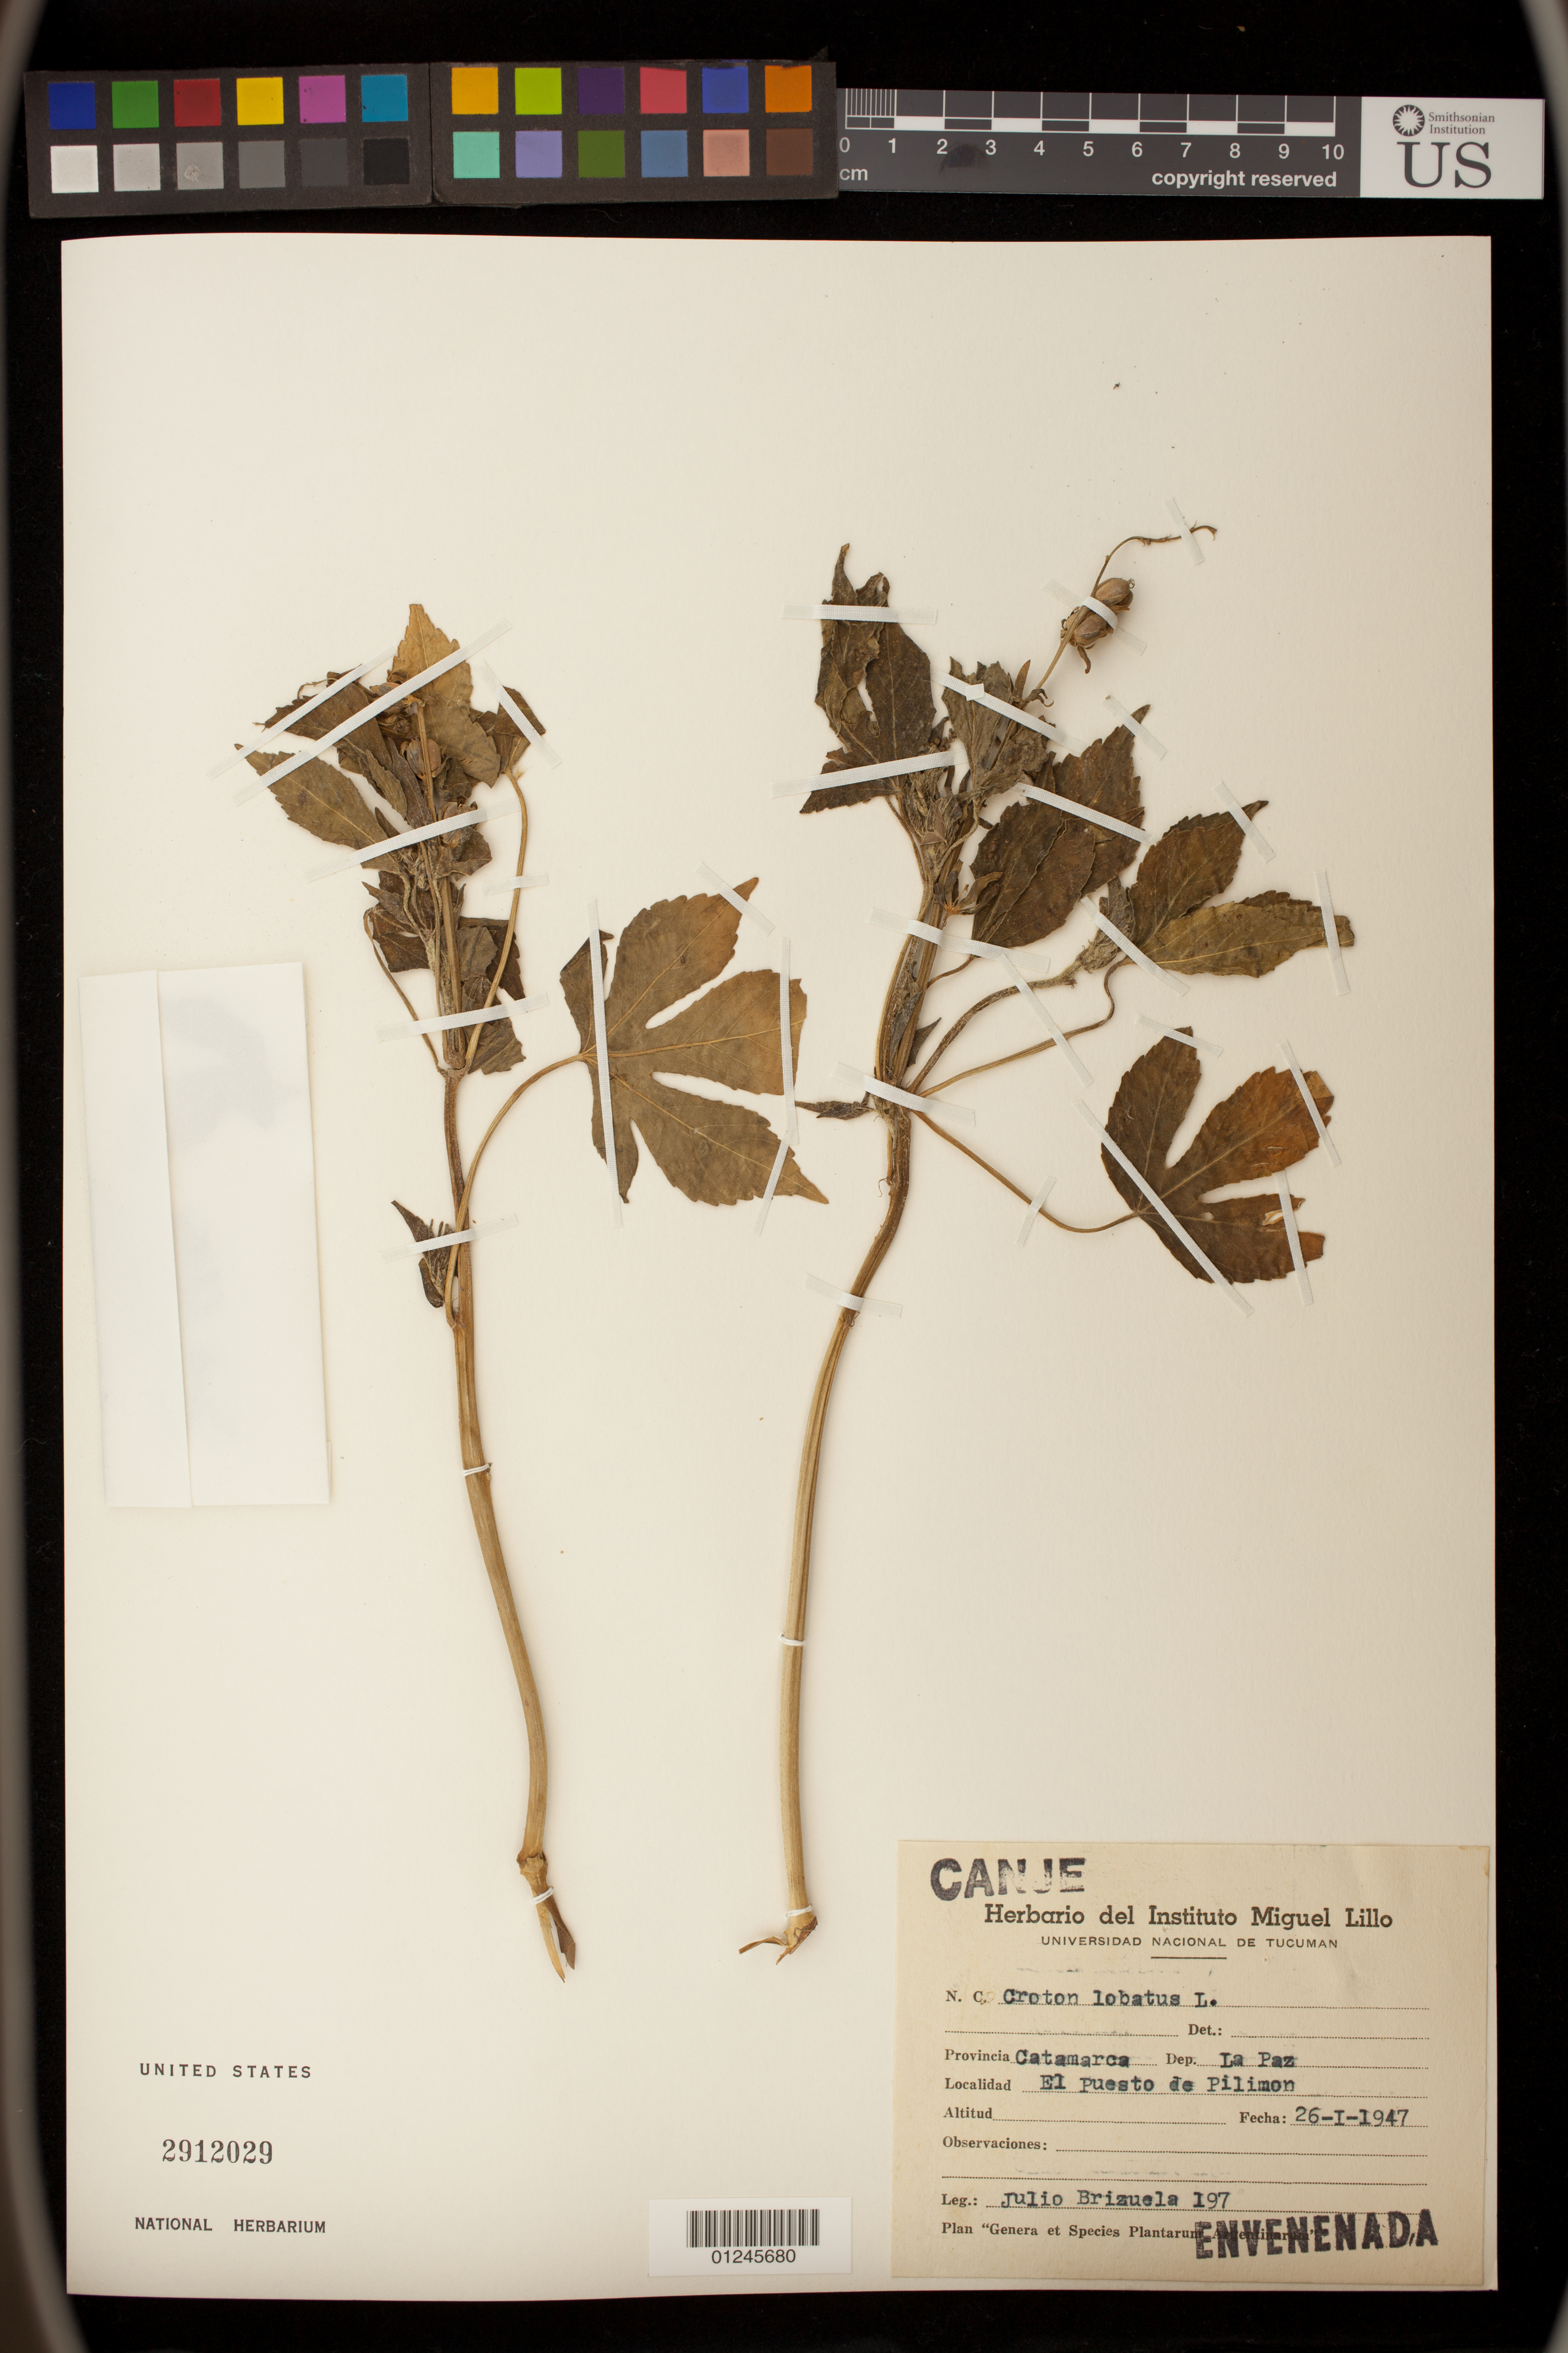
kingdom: Plantae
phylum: Tracheophyta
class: Magnoliopsida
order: Malpighiales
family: Euphorbiaceae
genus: Croton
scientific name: Croton lobatus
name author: L.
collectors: J. Brizuela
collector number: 197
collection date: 1947-01-26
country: Argentina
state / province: Catamarca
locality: La Paz.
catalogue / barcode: US 2912029